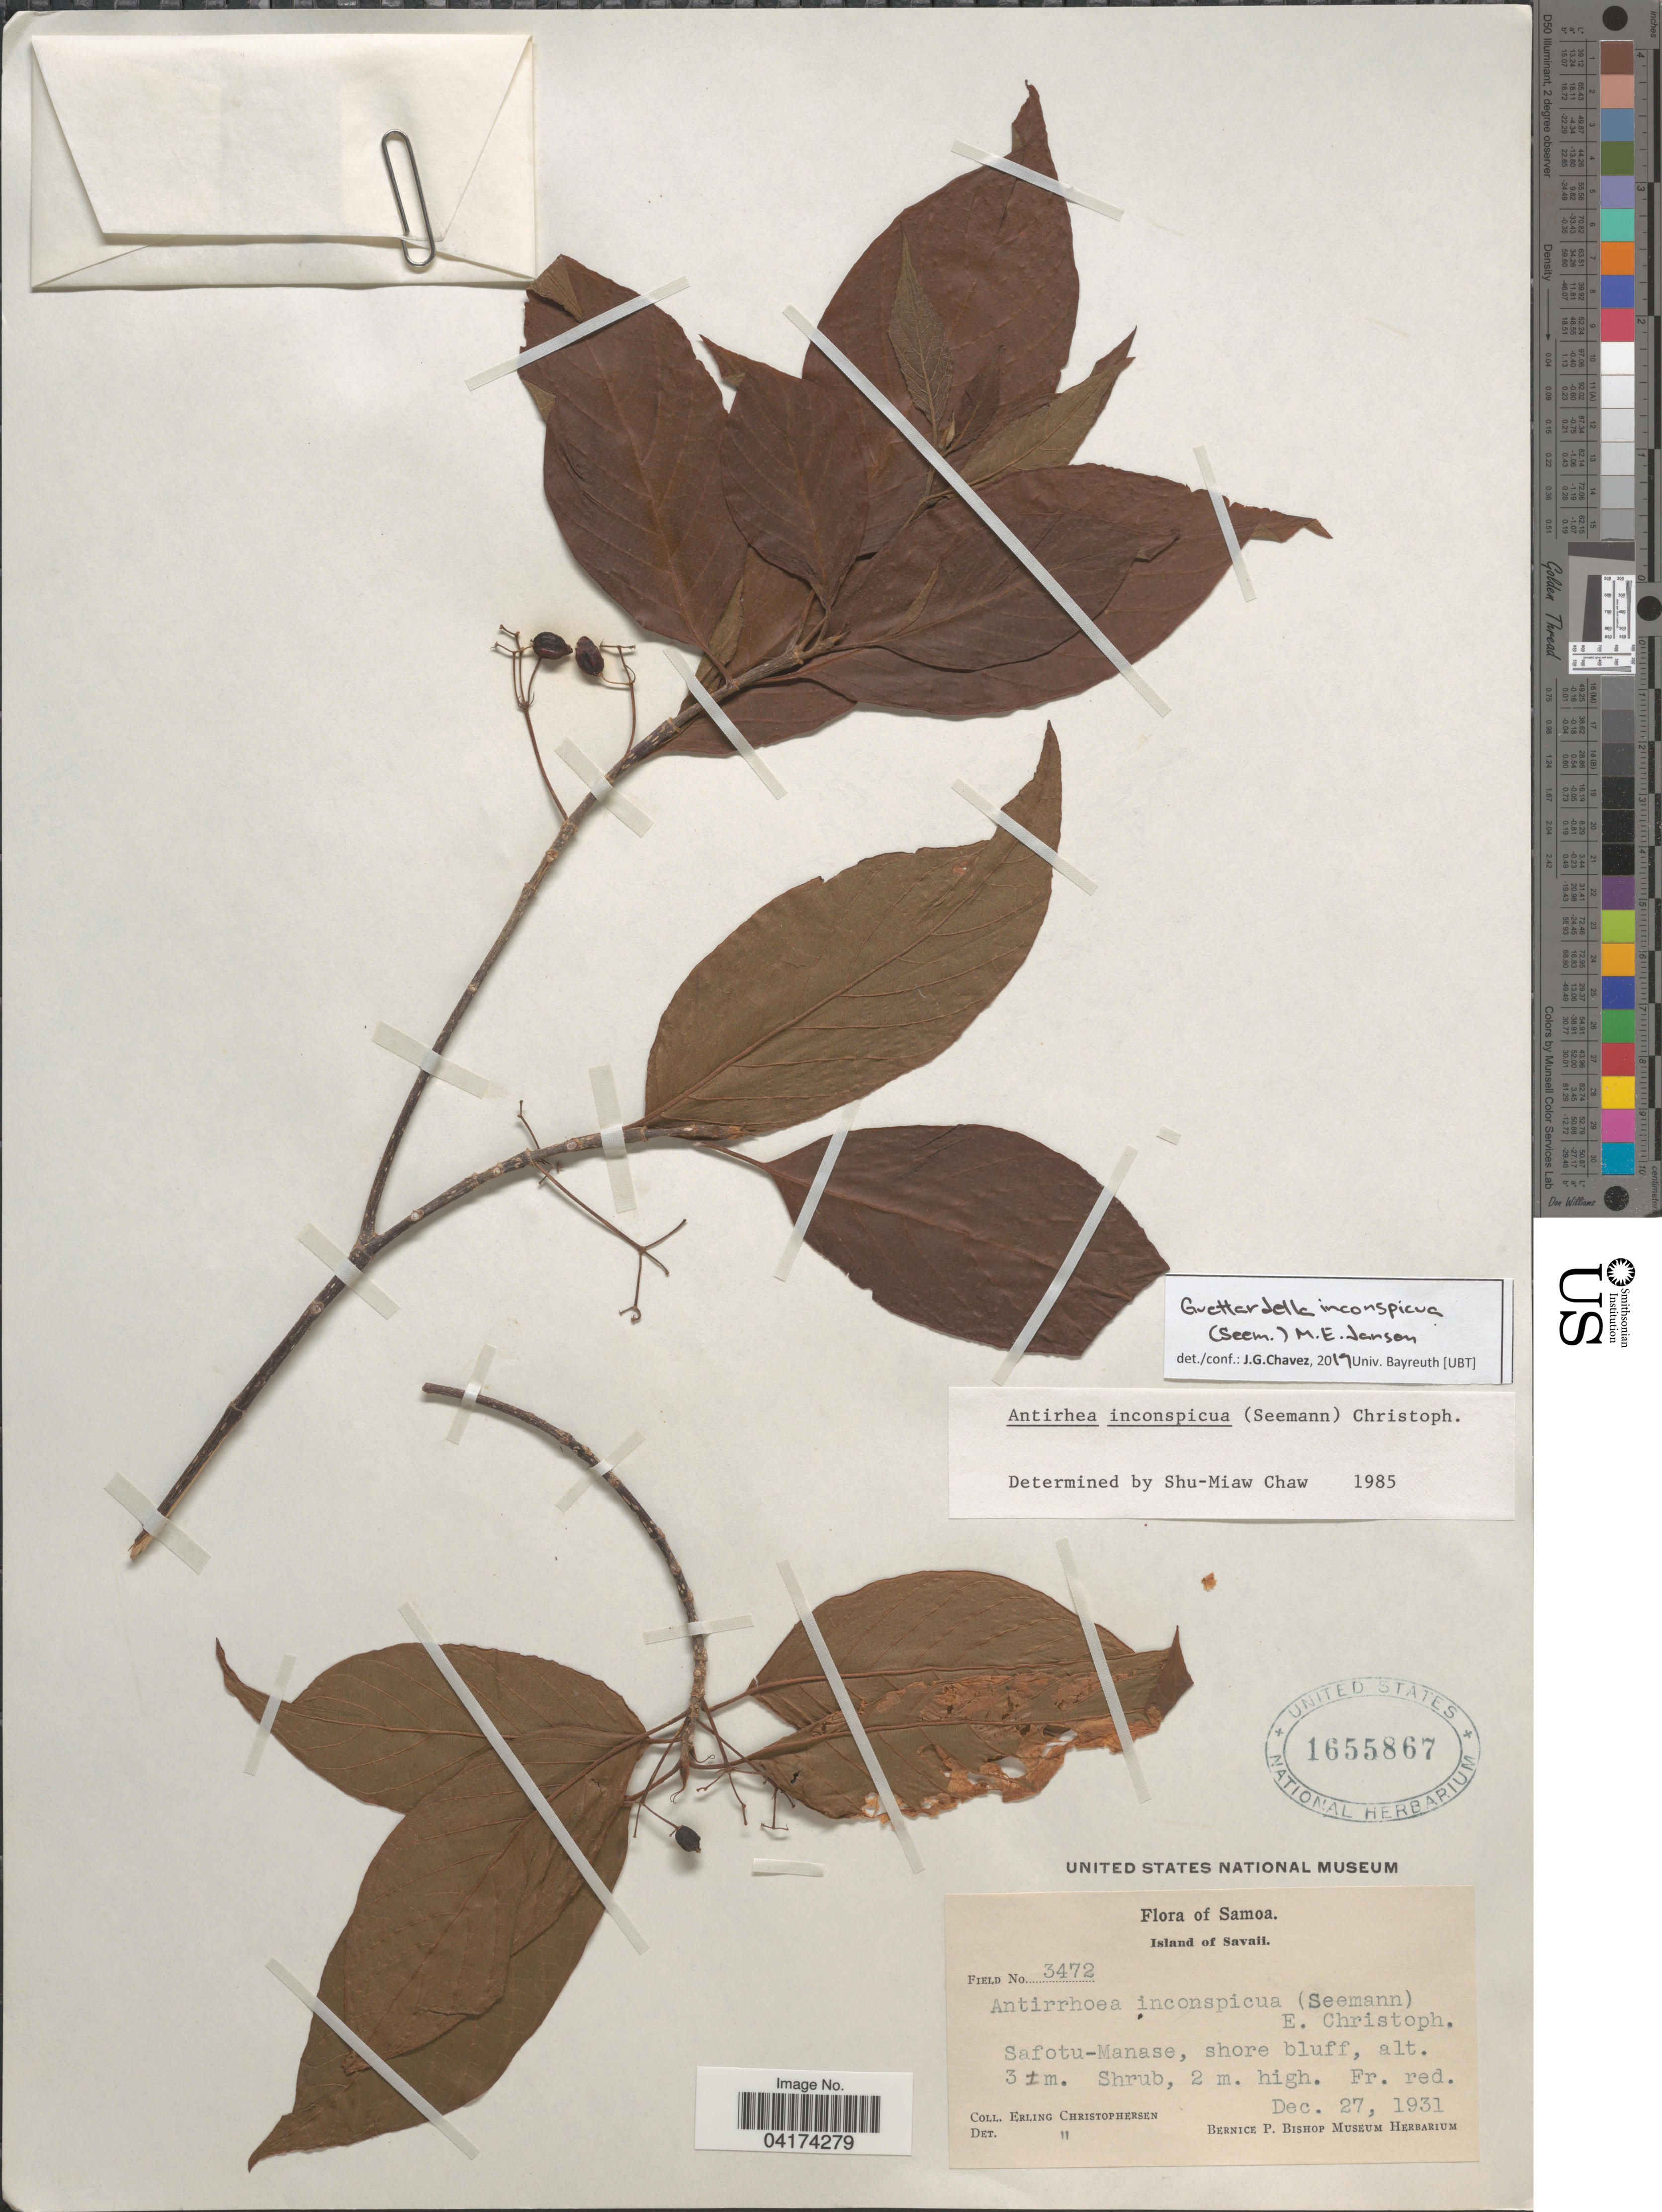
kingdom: Plantae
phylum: Tracheophyta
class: Magnoliopsida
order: Gentianales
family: Rubiaceae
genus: Guettardella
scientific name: Guettardella inconspicua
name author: (Seem.) M. E. Jansen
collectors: E. Christophersen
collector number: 3472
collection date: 1931-12-27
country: Samoa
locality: Samoa. Island of Savaii. Safotu-Manase.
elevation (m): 3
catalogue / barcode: US 1655867